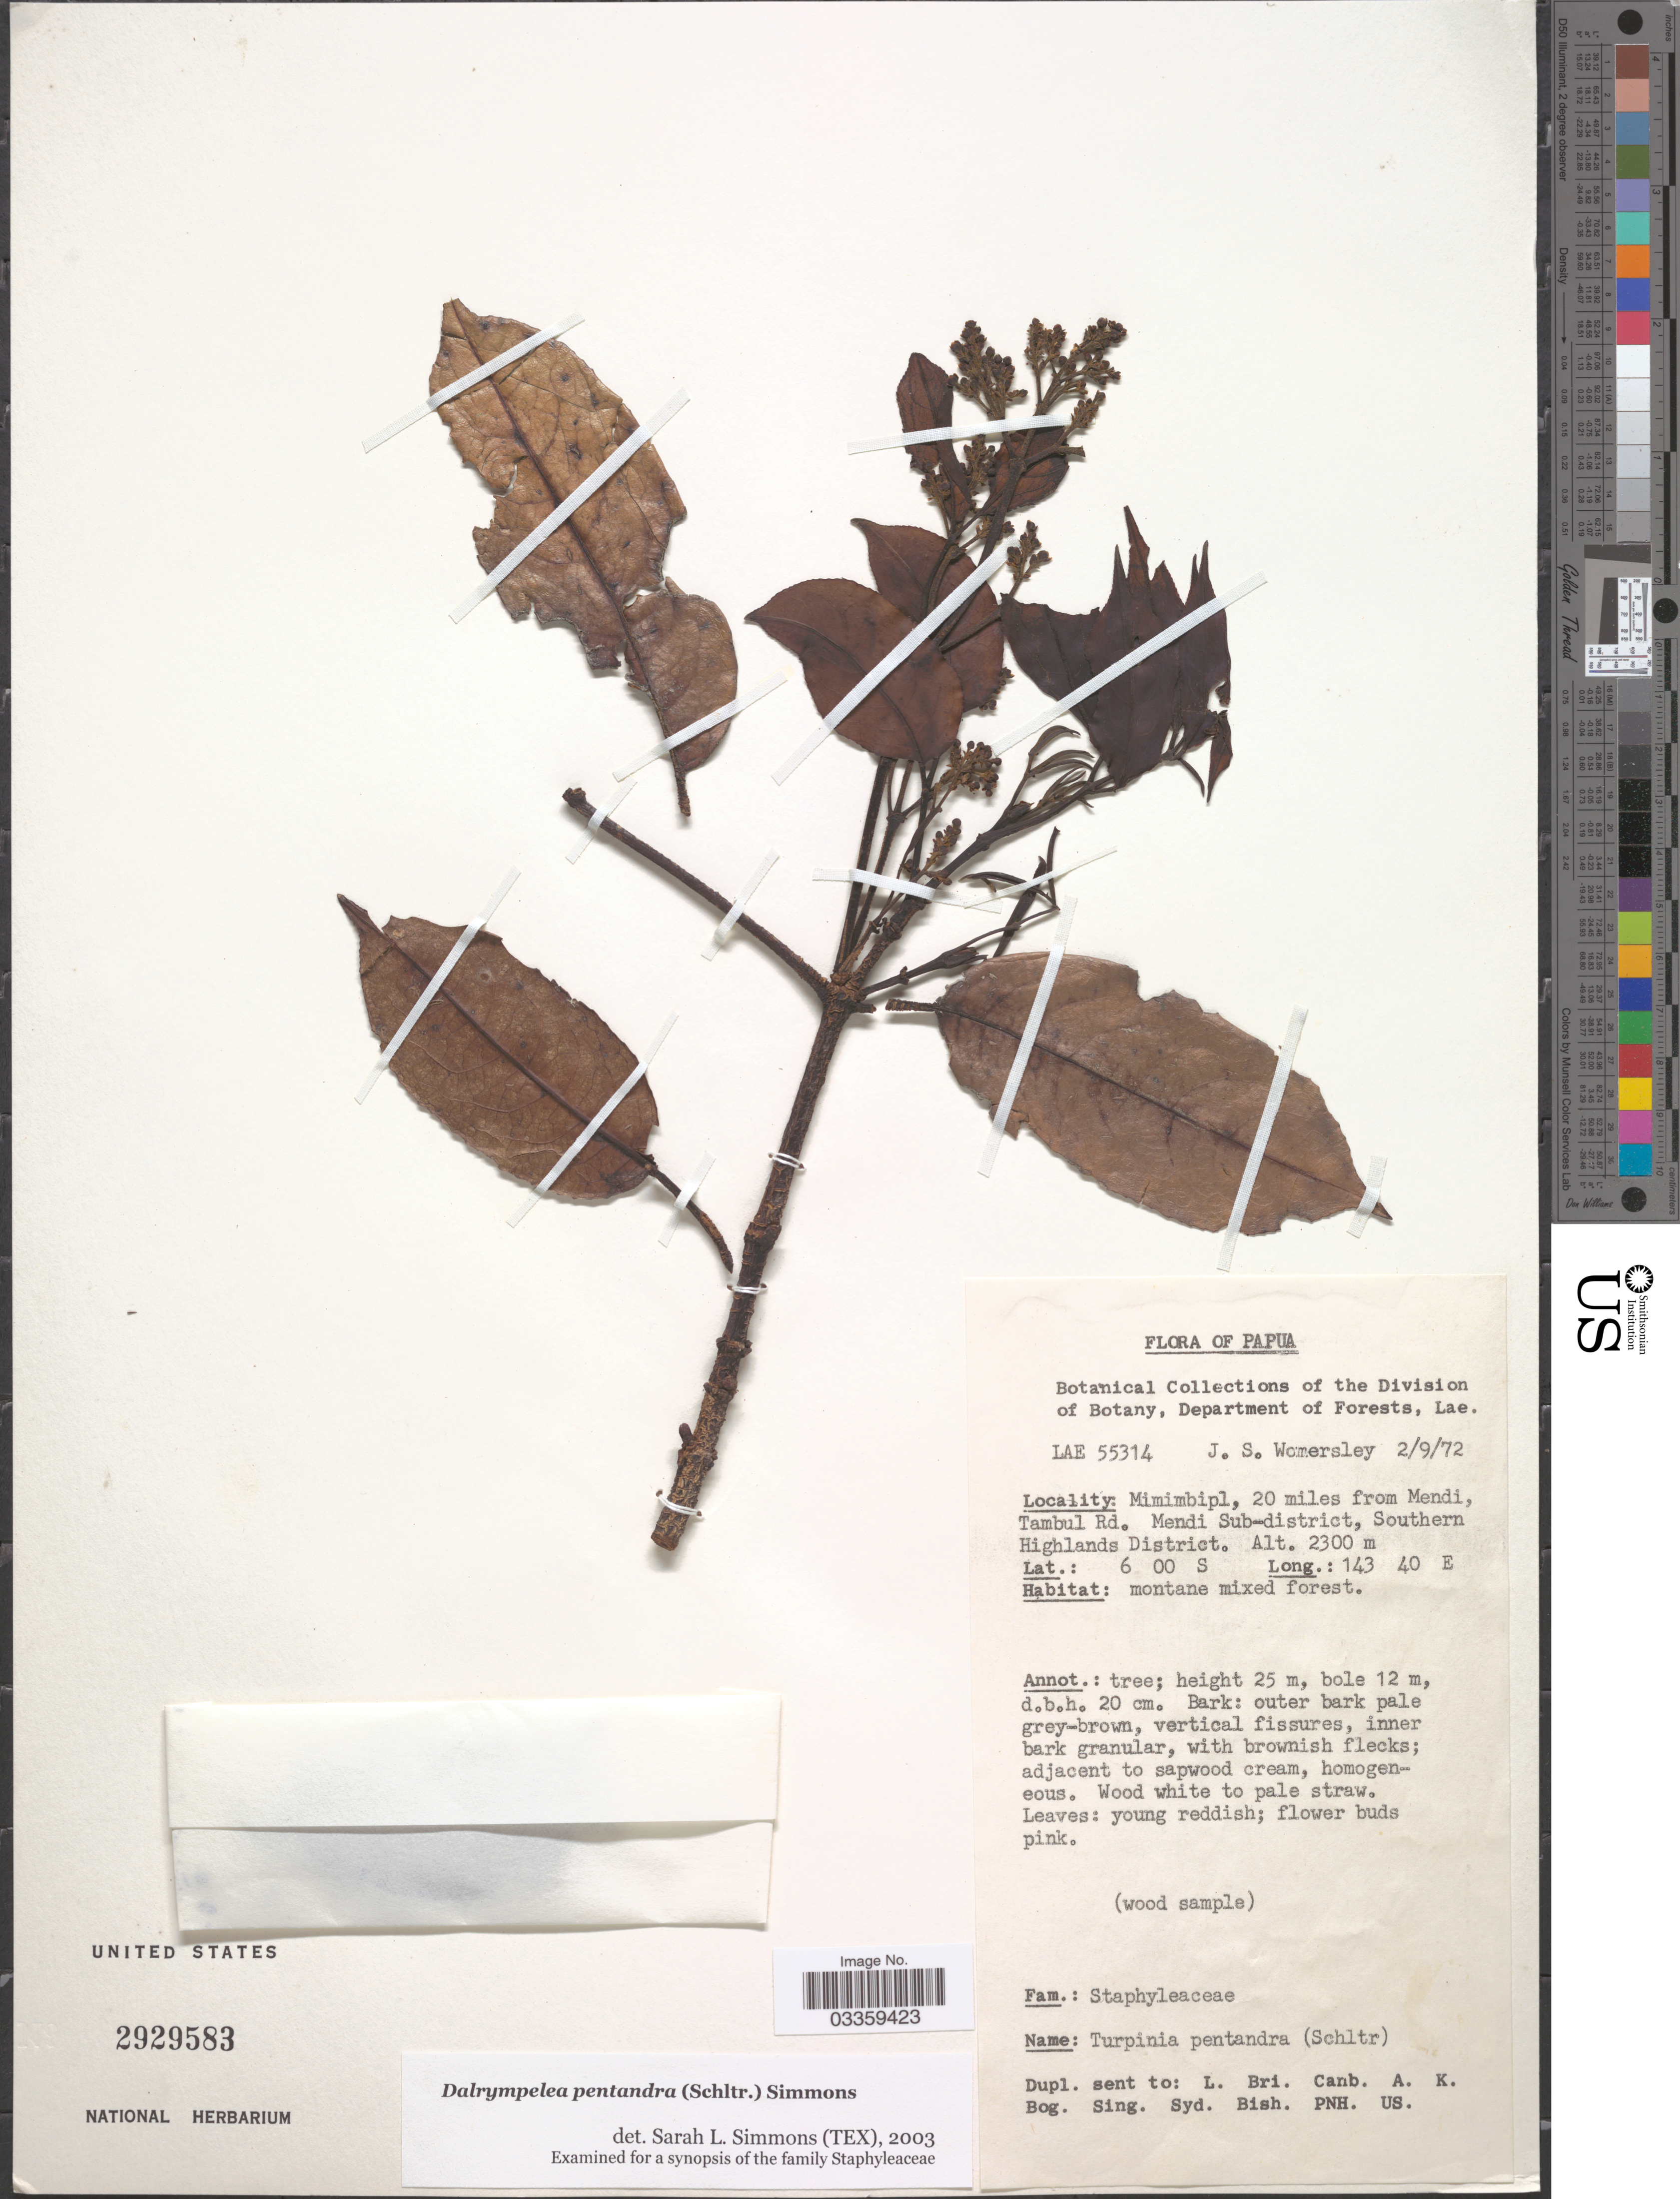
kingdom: Plantae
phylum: Tracheophyta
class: Magnoliopsida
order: Crossosomatales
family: Staphyleaceae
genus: Turpinia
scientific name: Turpinia pentandra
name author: (Schltr.) B.L. Linden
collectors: J. S. Womersley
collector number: LAE 55314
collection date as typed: Transcribed d/m/y: 2/9/72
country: Papua New Guinea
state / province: Southern Highlands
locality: Papua. Mimibipl, 20 miles from Mendi, Tambl Rd. Mendi Sub-district, Southern Highlands District.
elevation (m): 2300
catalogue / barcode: US 2929583